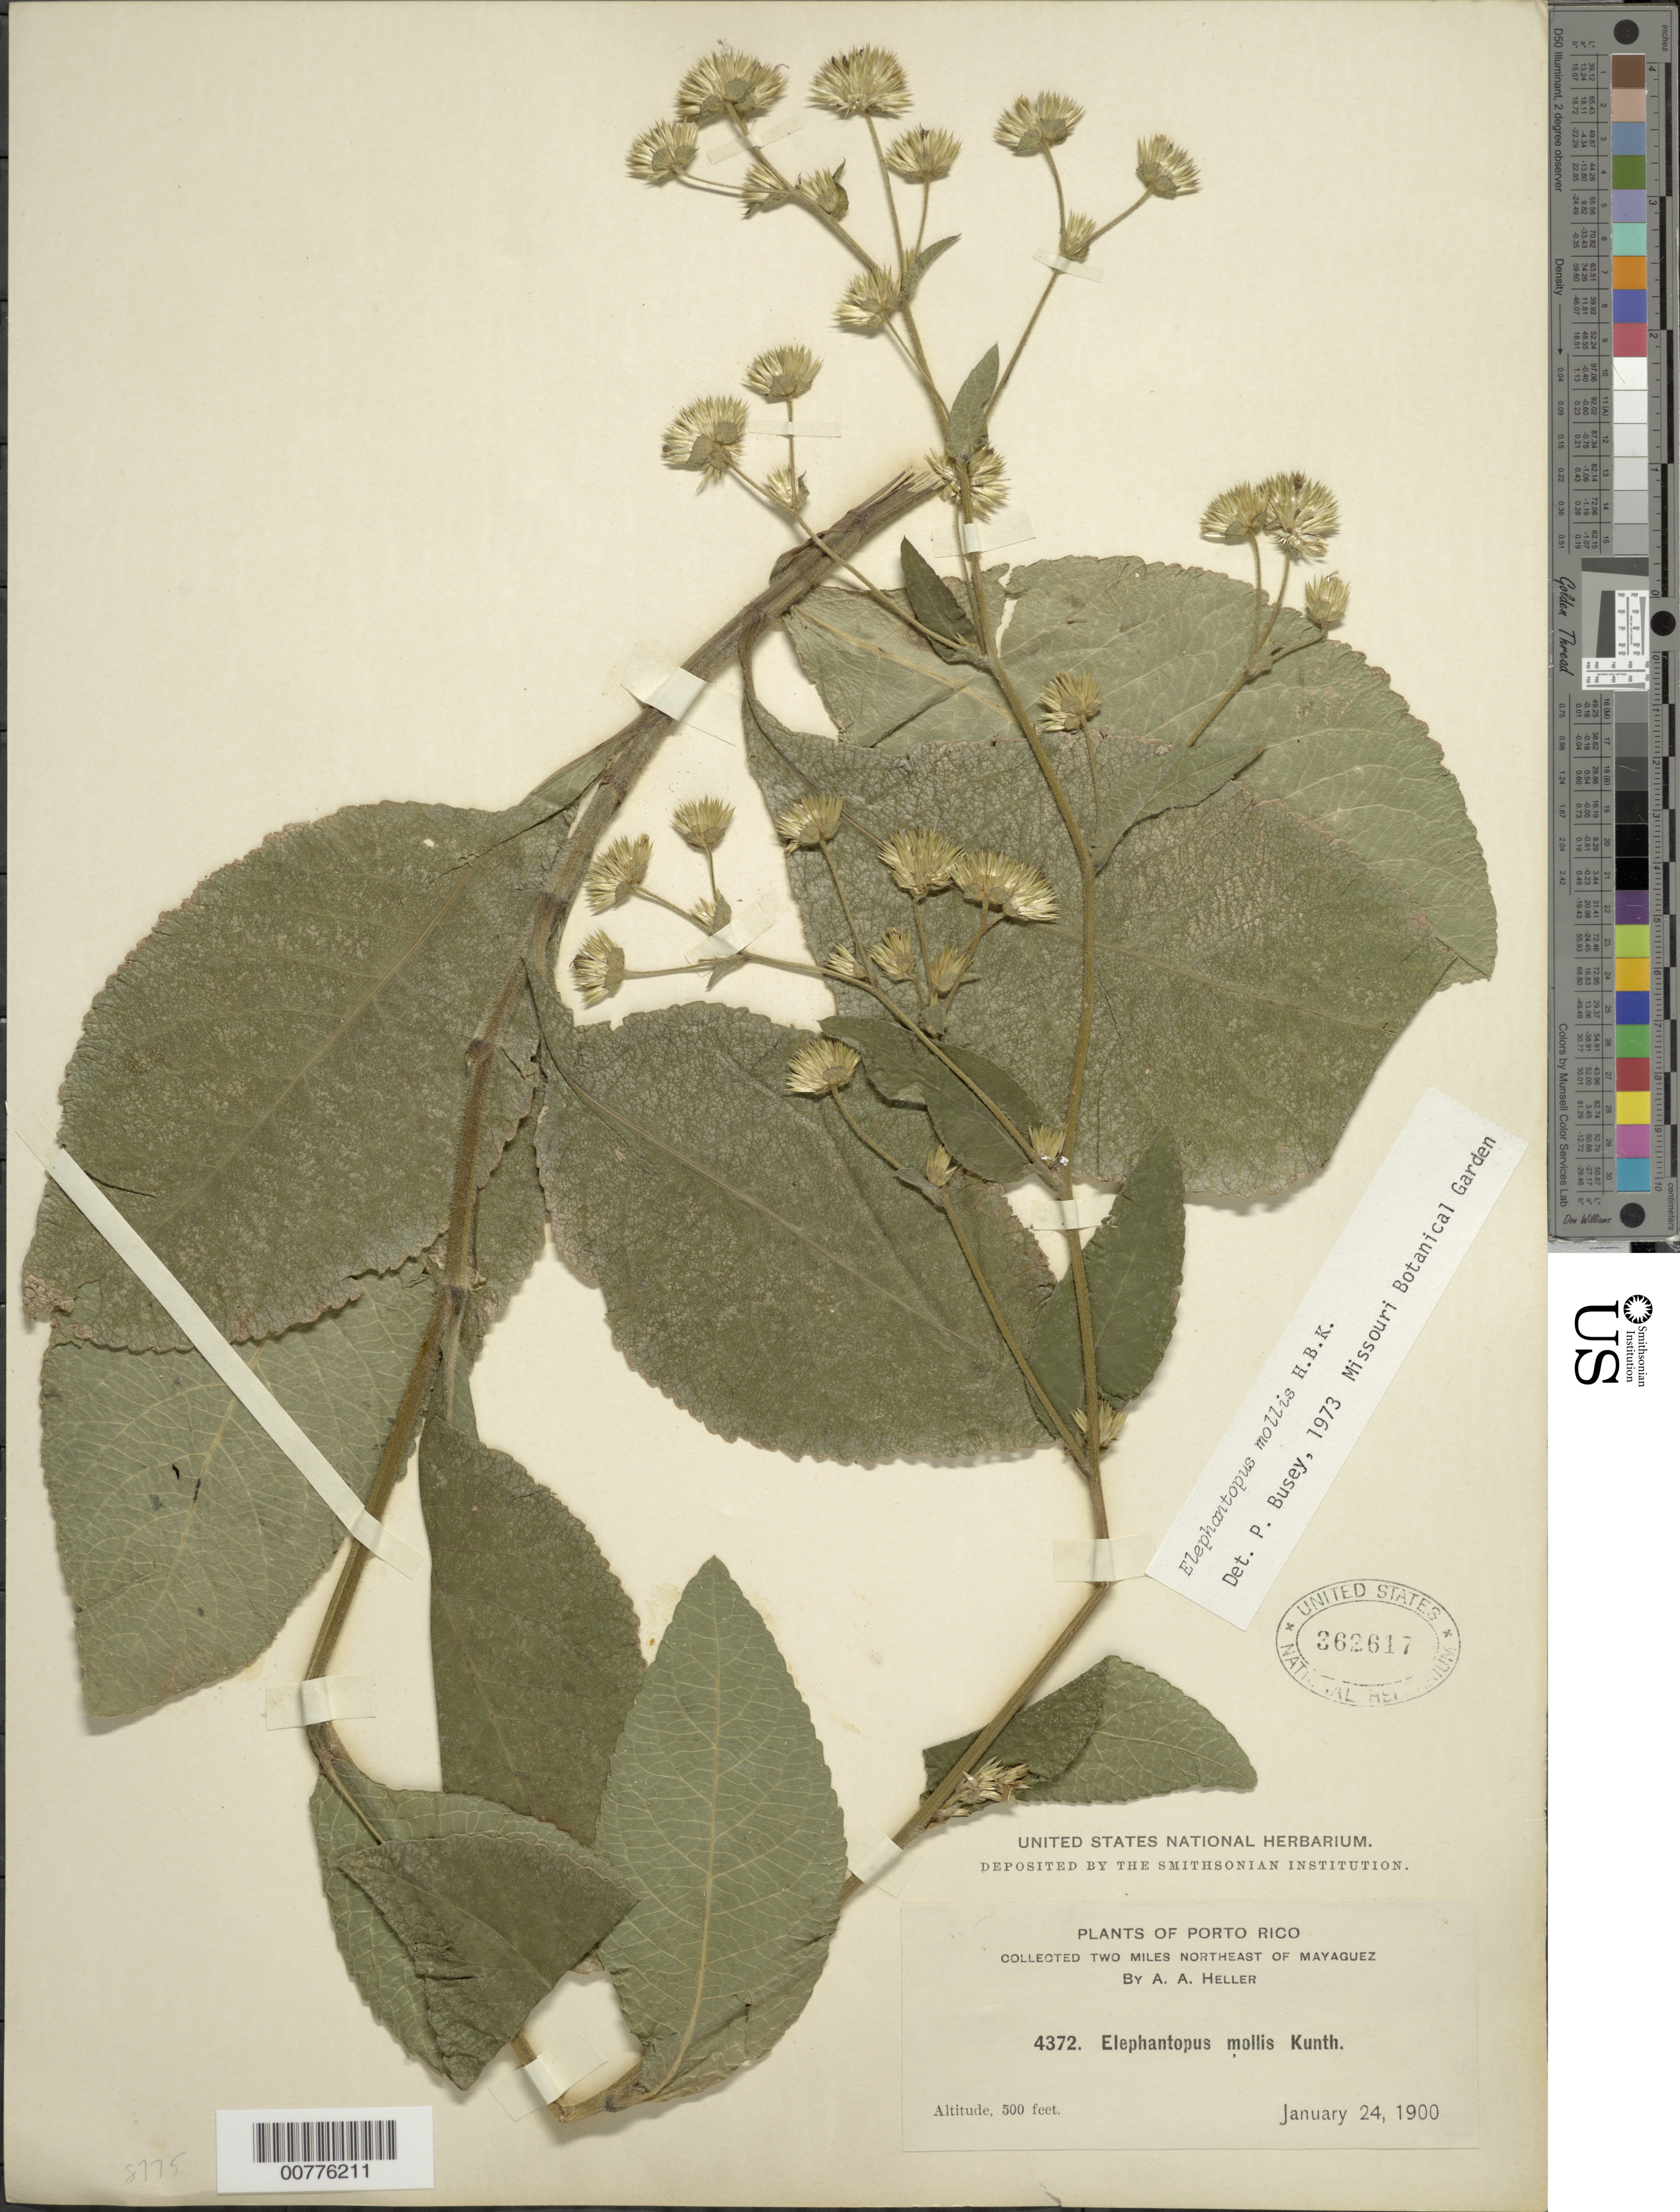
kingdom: Plantae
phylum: Tracheophyta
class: Magnoliopsida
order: Asterales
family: Asteraceae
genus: Elephantopus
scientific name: Elephantopus mollis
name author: Kunth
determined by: Busey, P.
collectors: A. A. Heller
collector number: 4372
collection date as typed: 24 Jan 1900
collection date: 1900-01-24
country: Puerto Rico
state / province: Mayagüez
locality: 2 miles NE of Mayagüez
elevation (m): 152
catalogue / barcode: US 362617